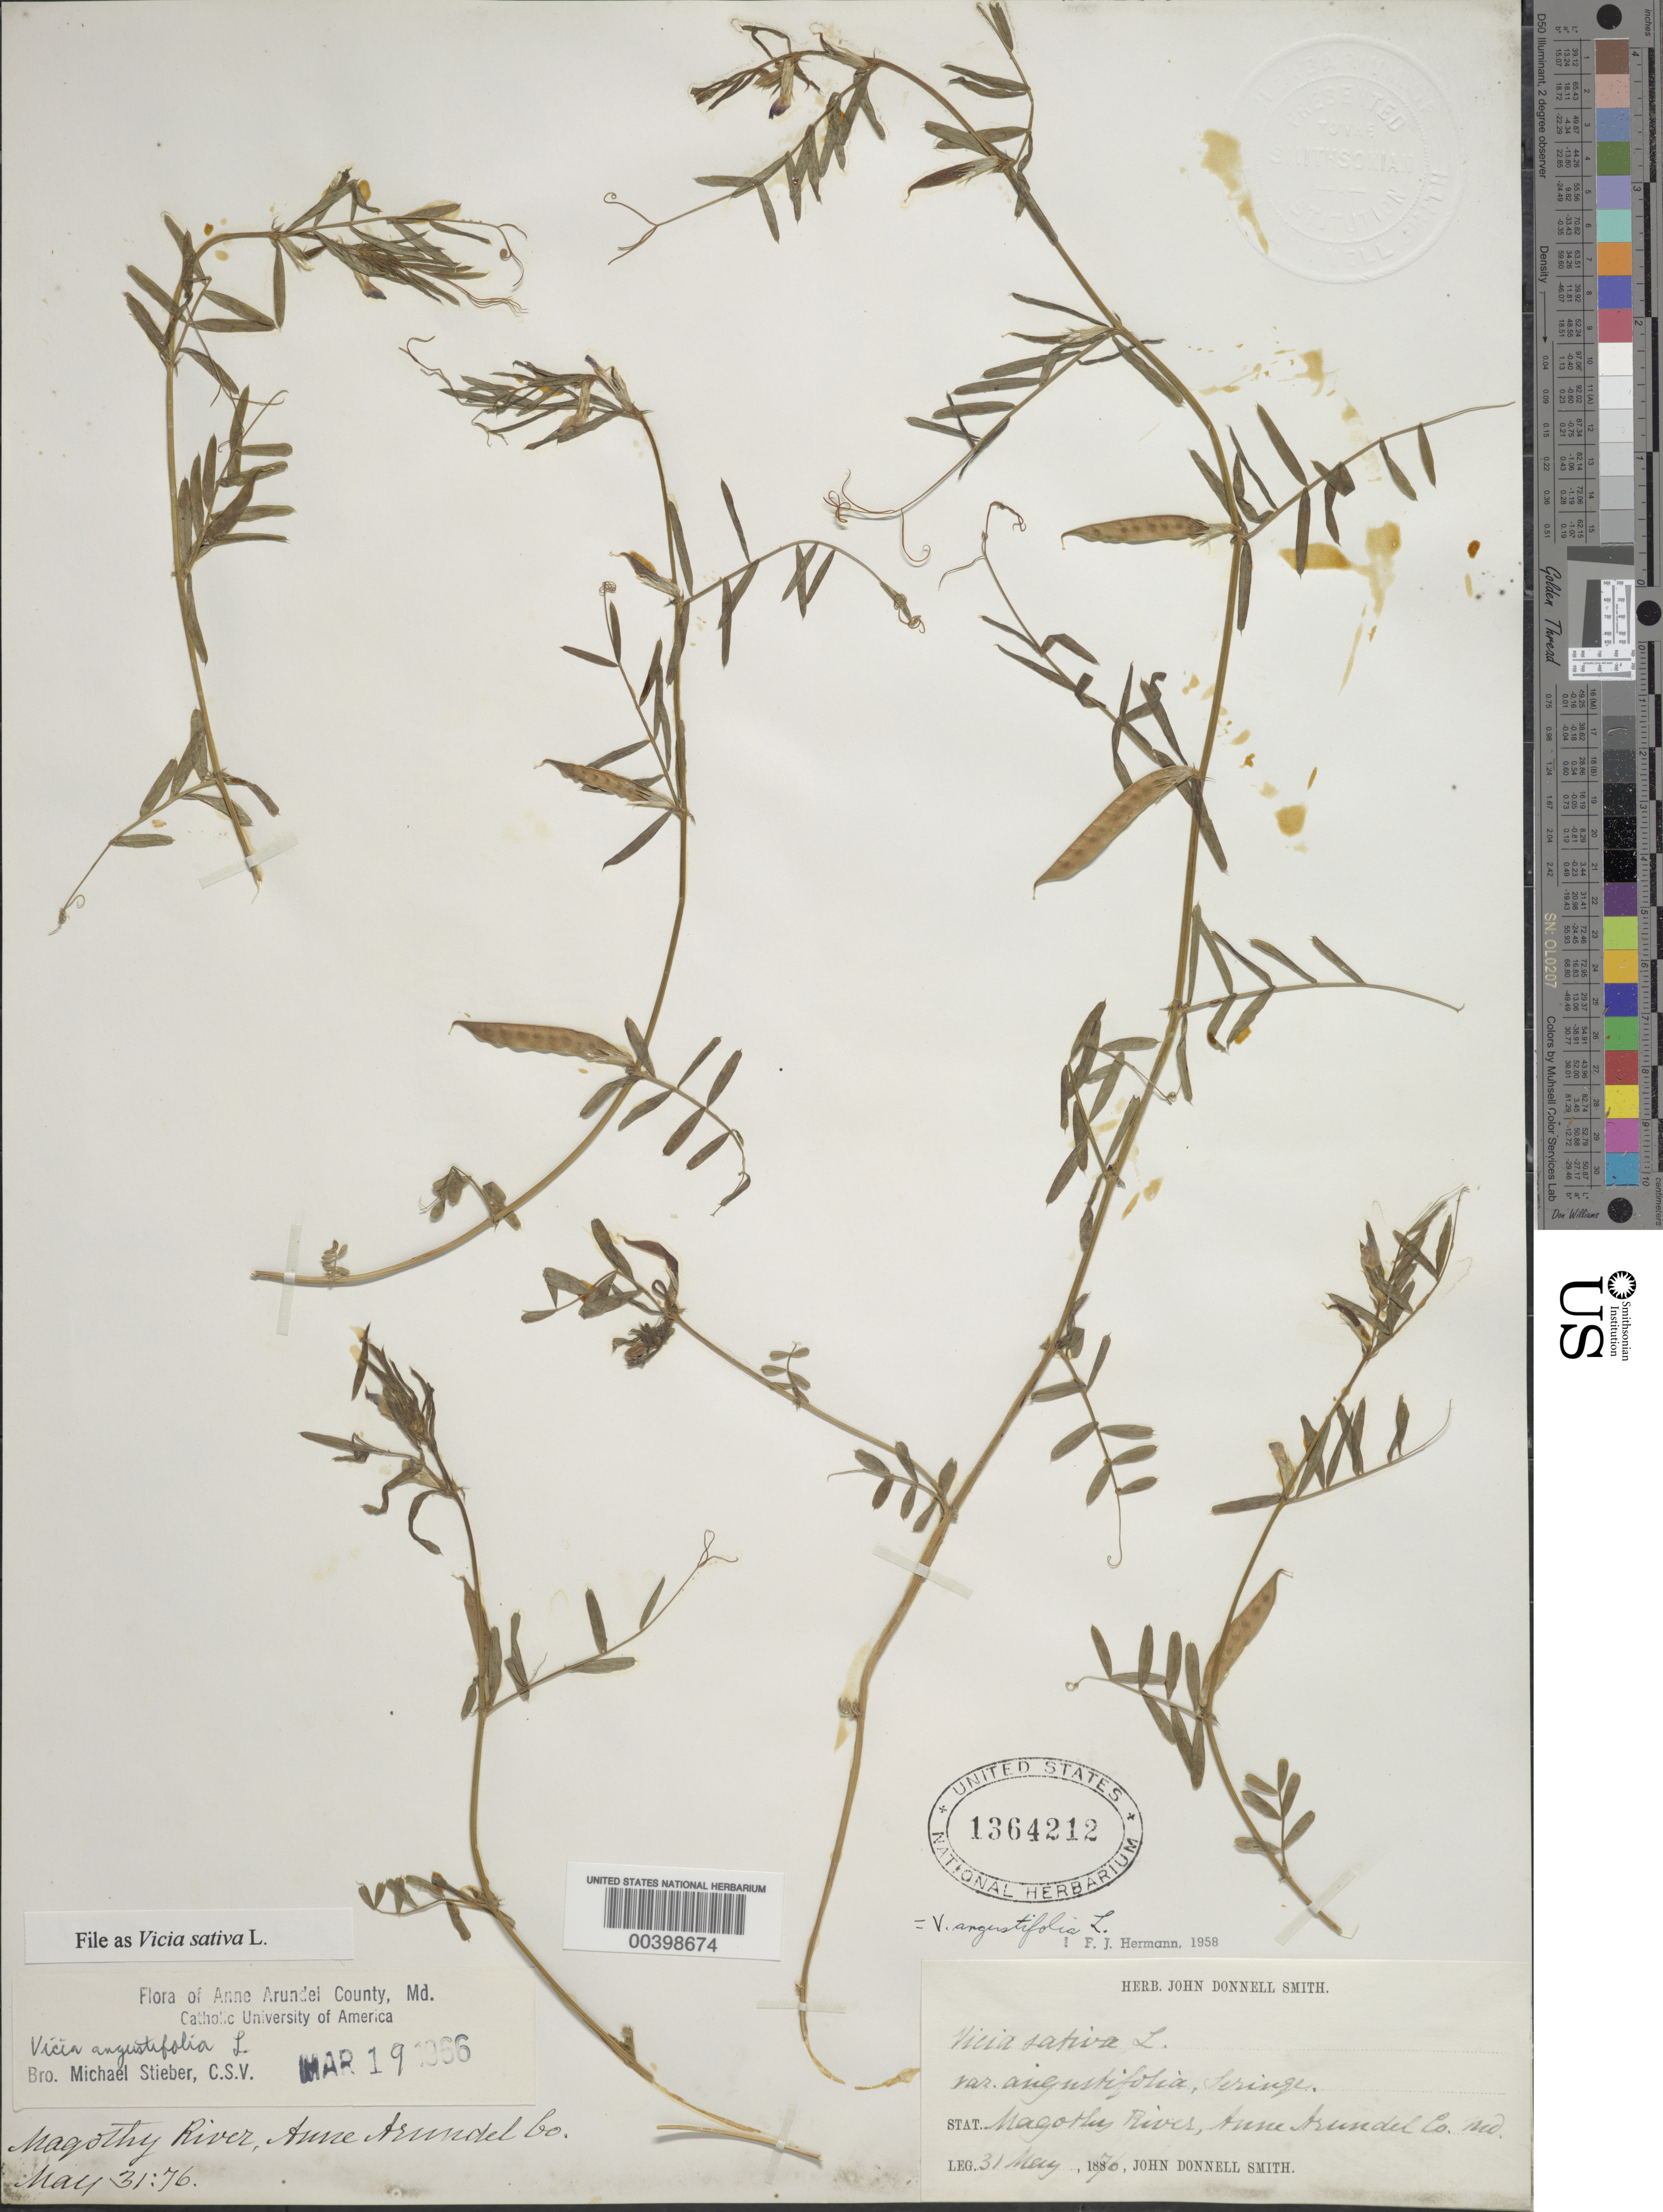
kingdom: Plantae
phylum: Tracheophyta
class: Magnoliopsida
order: Fabales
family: Fabaceae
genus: Vicia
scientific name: Vicia sativa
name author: L.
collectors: J. Donnell Smith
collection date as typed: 31 May 1876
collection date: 1876-05-31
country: United States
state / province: Maryland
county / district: Anne Arundel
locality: Magothy River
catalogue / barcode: US 1364212